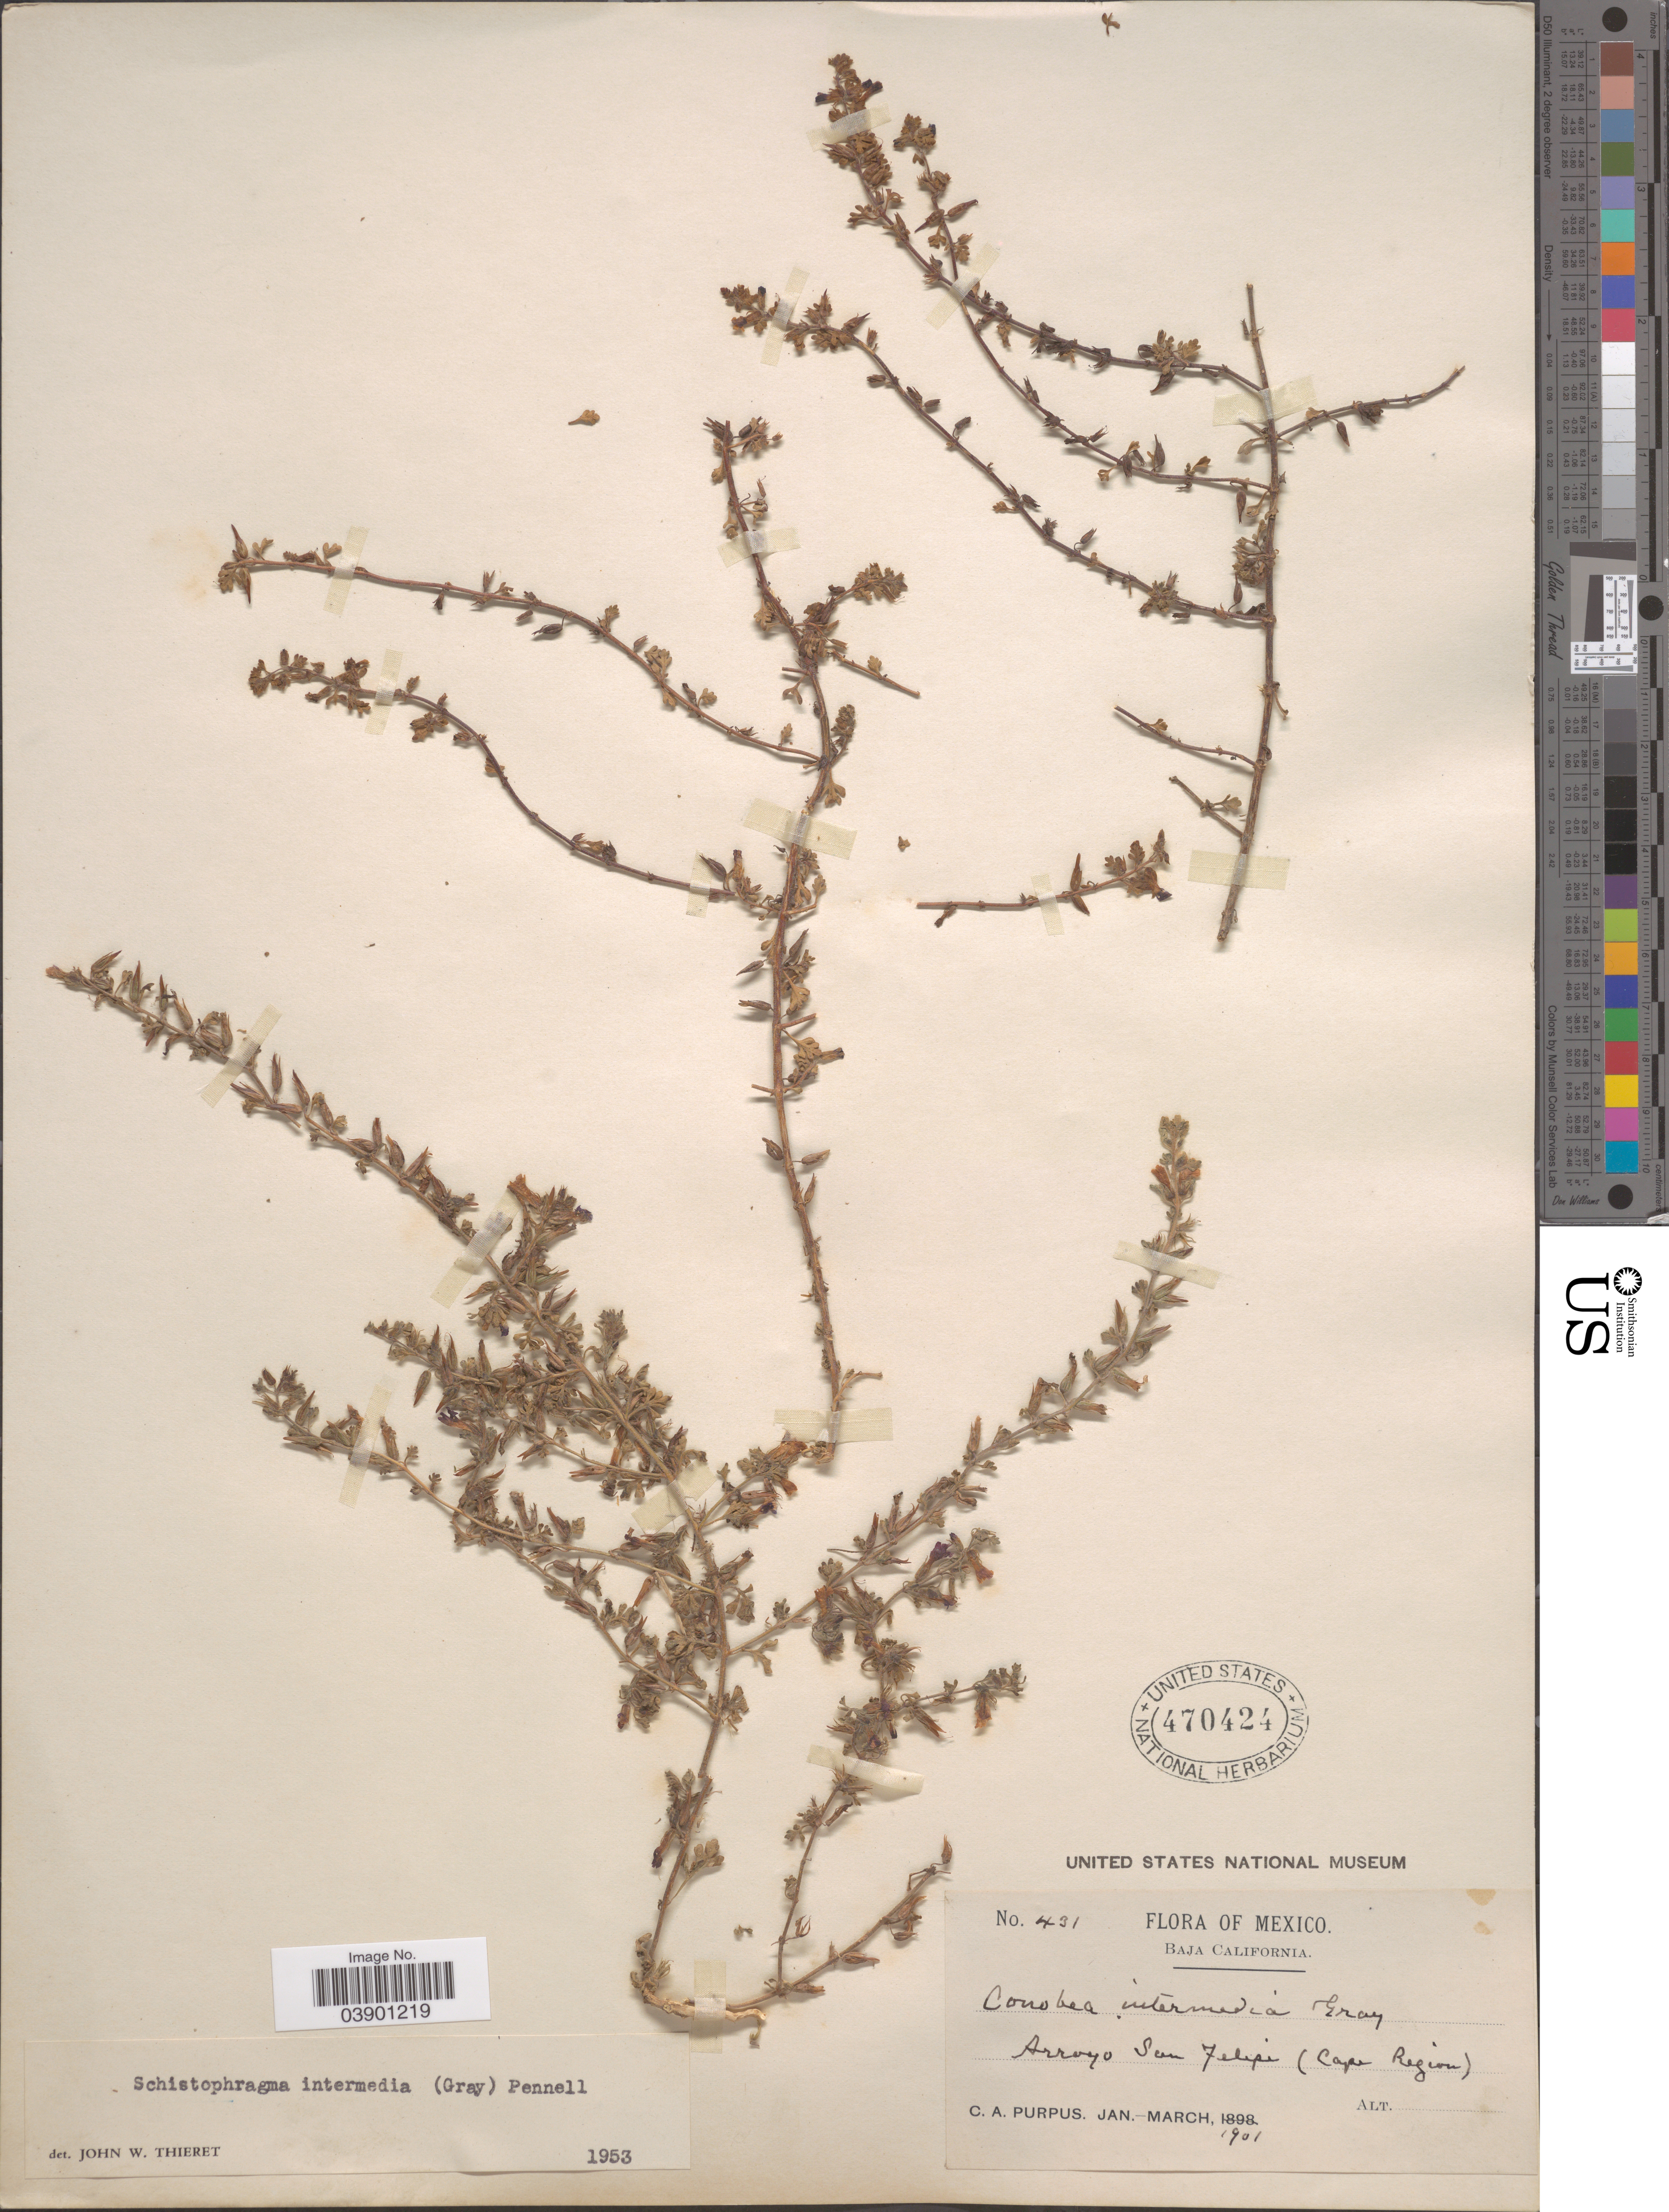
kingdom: Plantae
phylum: Tracheophyta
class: Magnoliopsida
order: Lamiales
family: Plantaginaceae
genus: Conobea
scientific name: Conobea intermedia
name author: A. Gray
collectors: C. A. Purpus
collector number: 431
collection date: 1901-01/1901-03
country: Mexico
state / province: Baja California Sur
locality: Arroyo San Felipe (Cape Region).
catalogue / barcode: US 470424